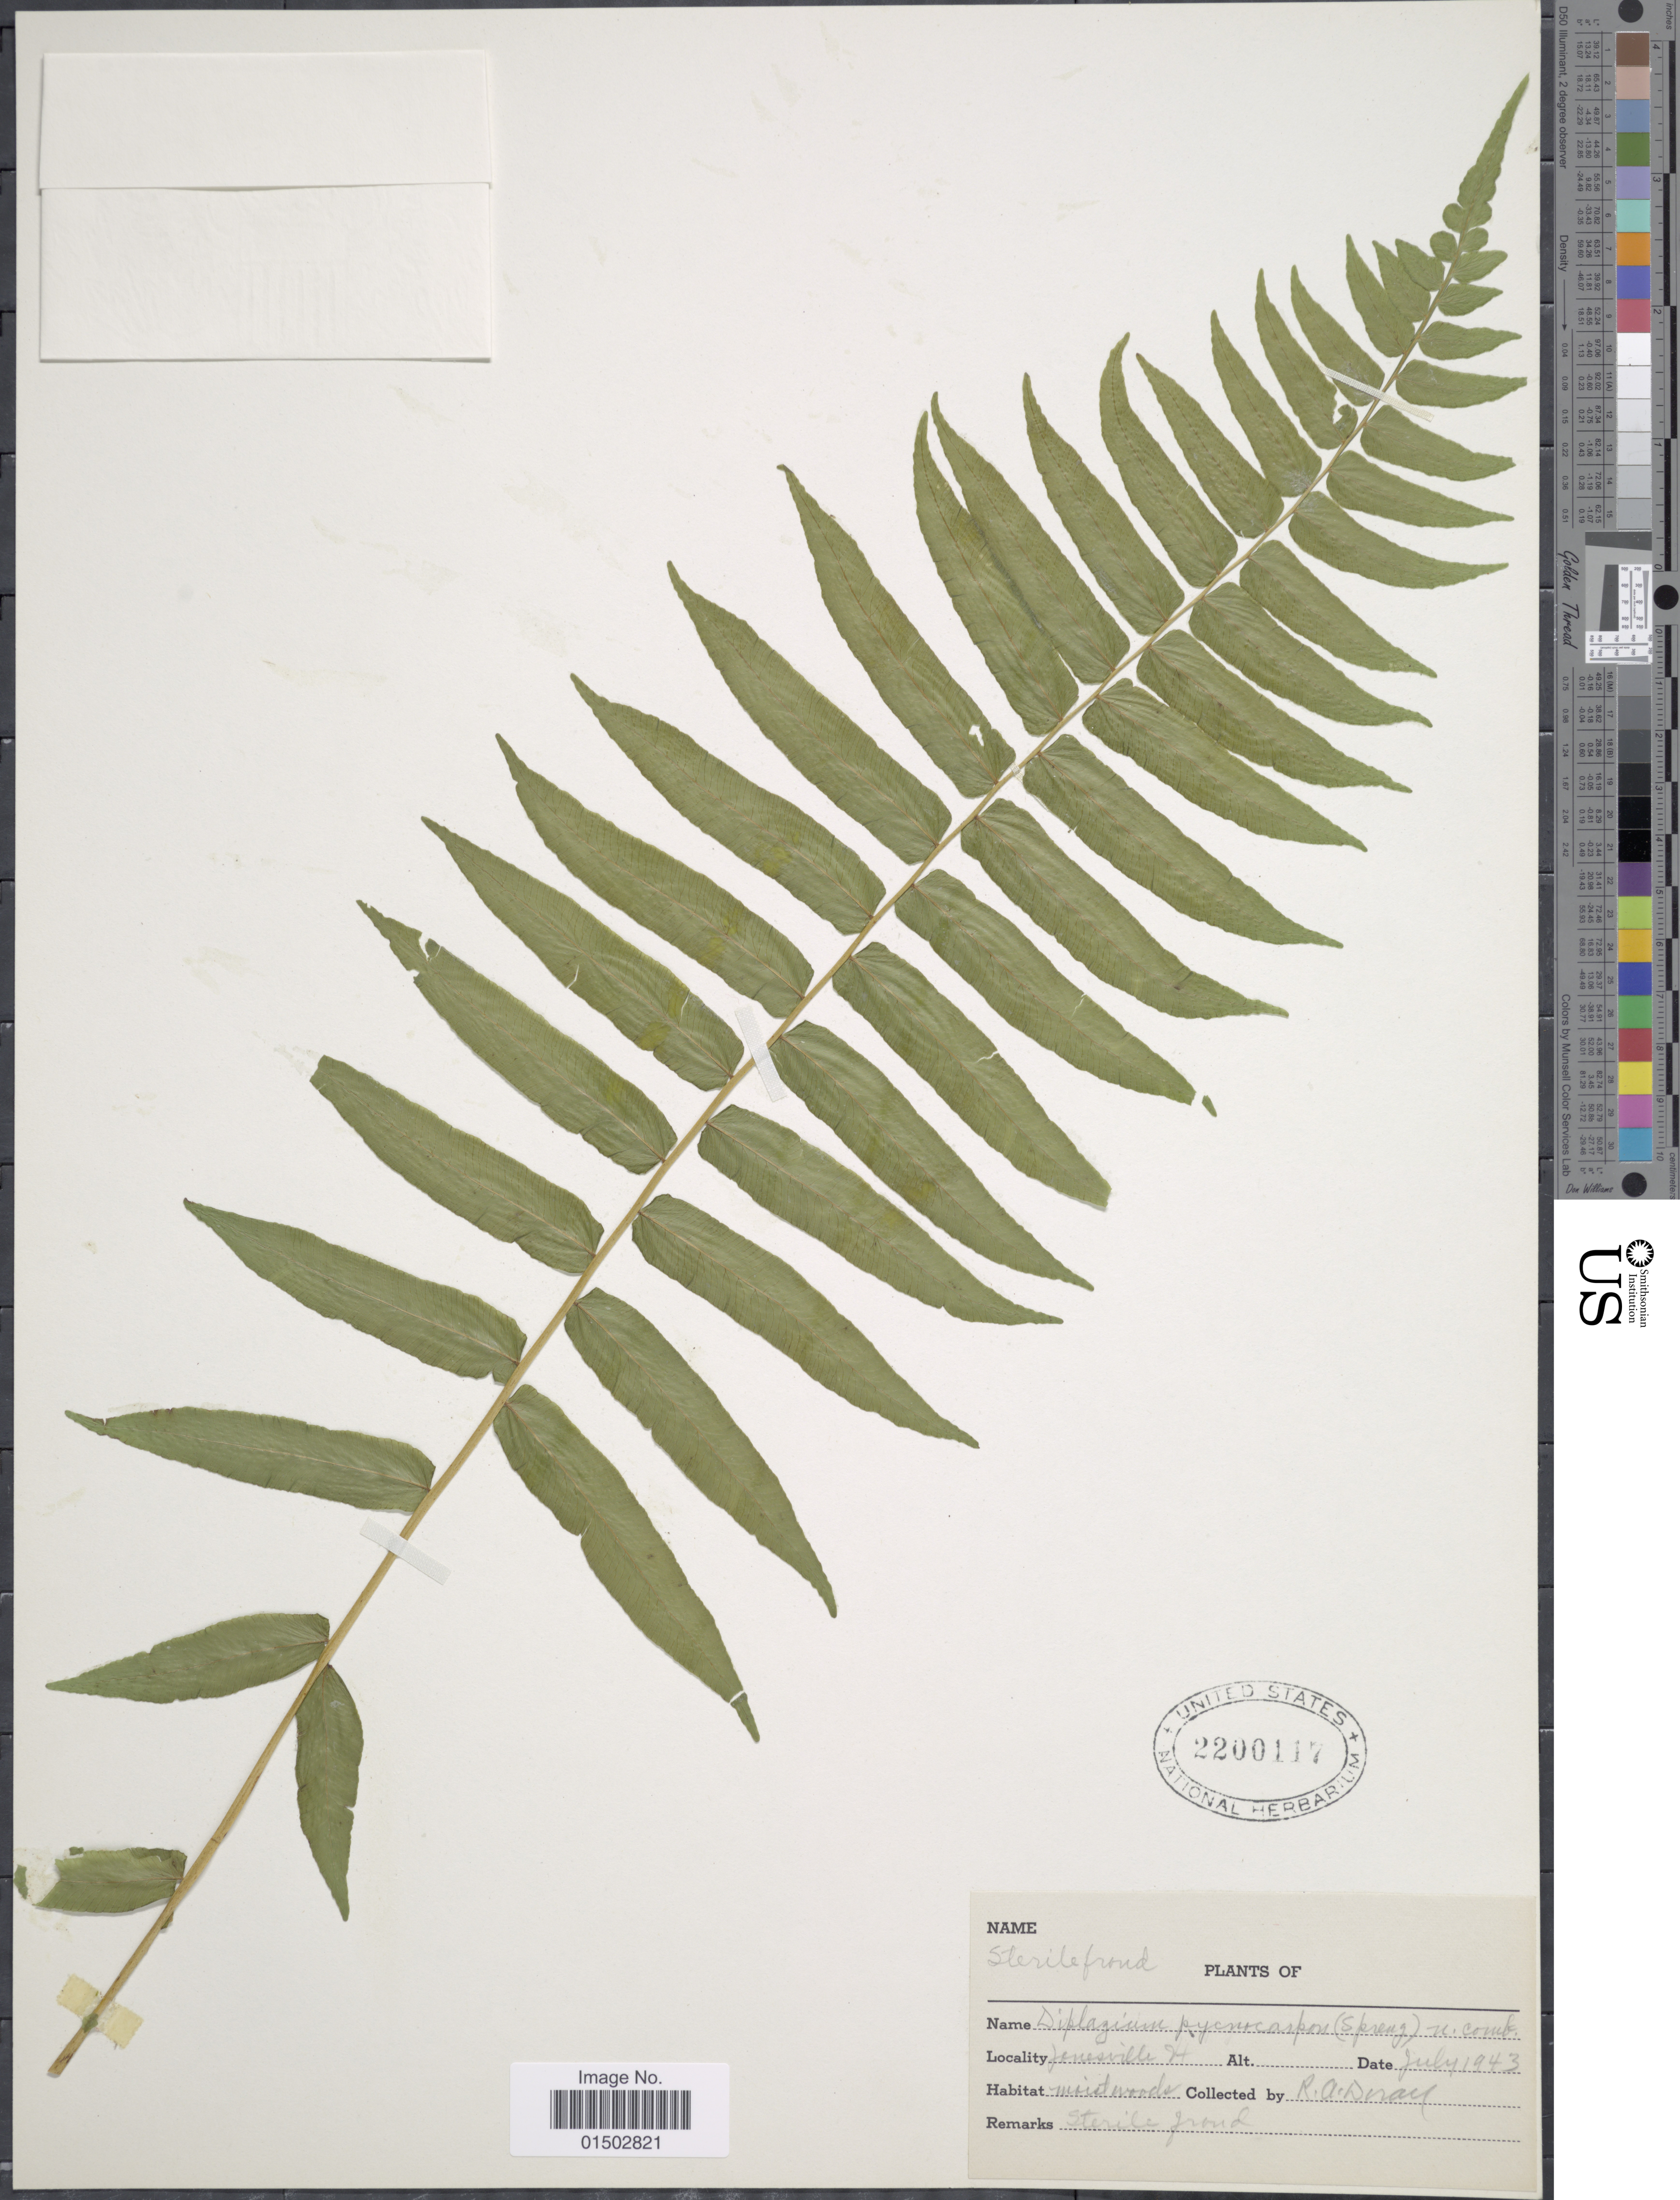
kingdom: Plantae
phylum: Tracheophyta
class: Polypodiopsida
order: Polypodiales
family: Diplaziopsidaceae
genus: Homalosorus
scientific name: Homalosorus pycnocarpos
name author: (Spreng.) Pic. Serm.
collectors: R. Doray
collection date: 1943-07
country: United States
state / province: Vermont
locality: Jonesville, Vt.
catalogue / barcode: US 2200117